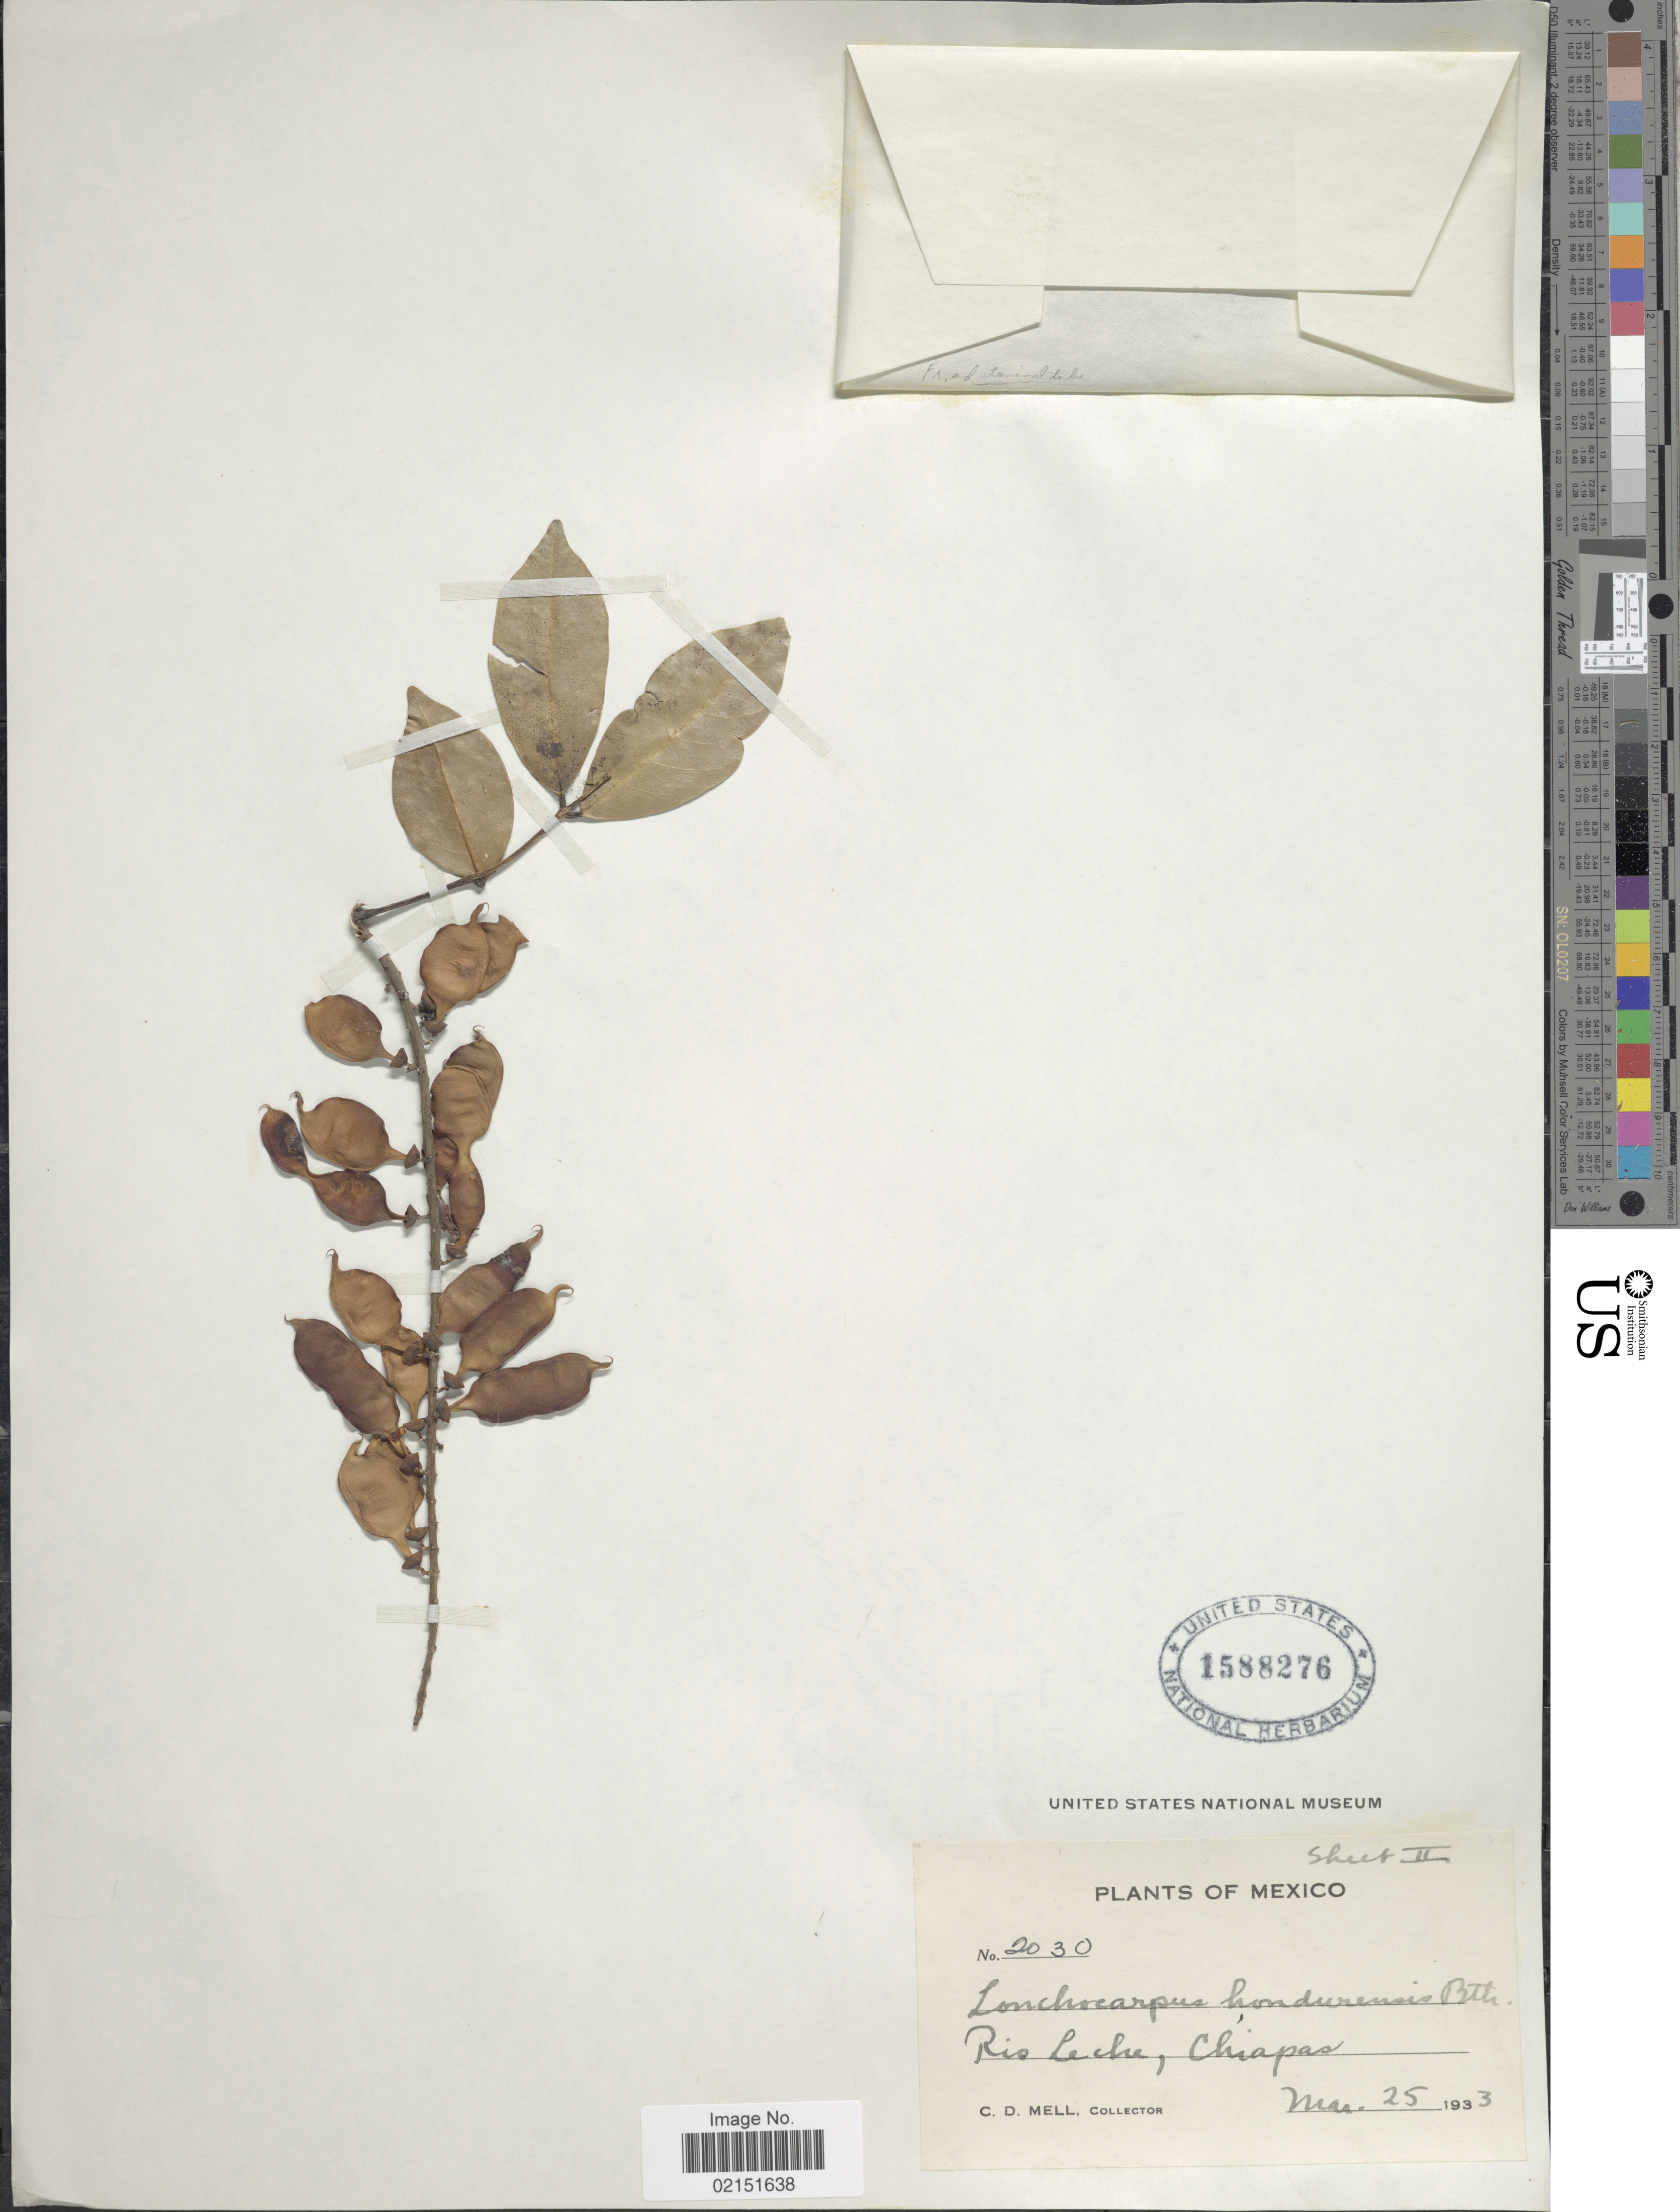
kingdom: Plantae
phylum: Tracheophyta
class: Magnoliopsida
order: Fabales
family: Fabaceae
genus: Lonchocarpus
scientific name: Lonchocarpus hondurensis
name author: Benth.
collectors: C. D. Mell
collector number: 2030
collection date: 1933-03-25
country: Mexico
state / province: Chiapas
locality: Rio Leche, Chiapas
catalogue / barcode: US 1588276